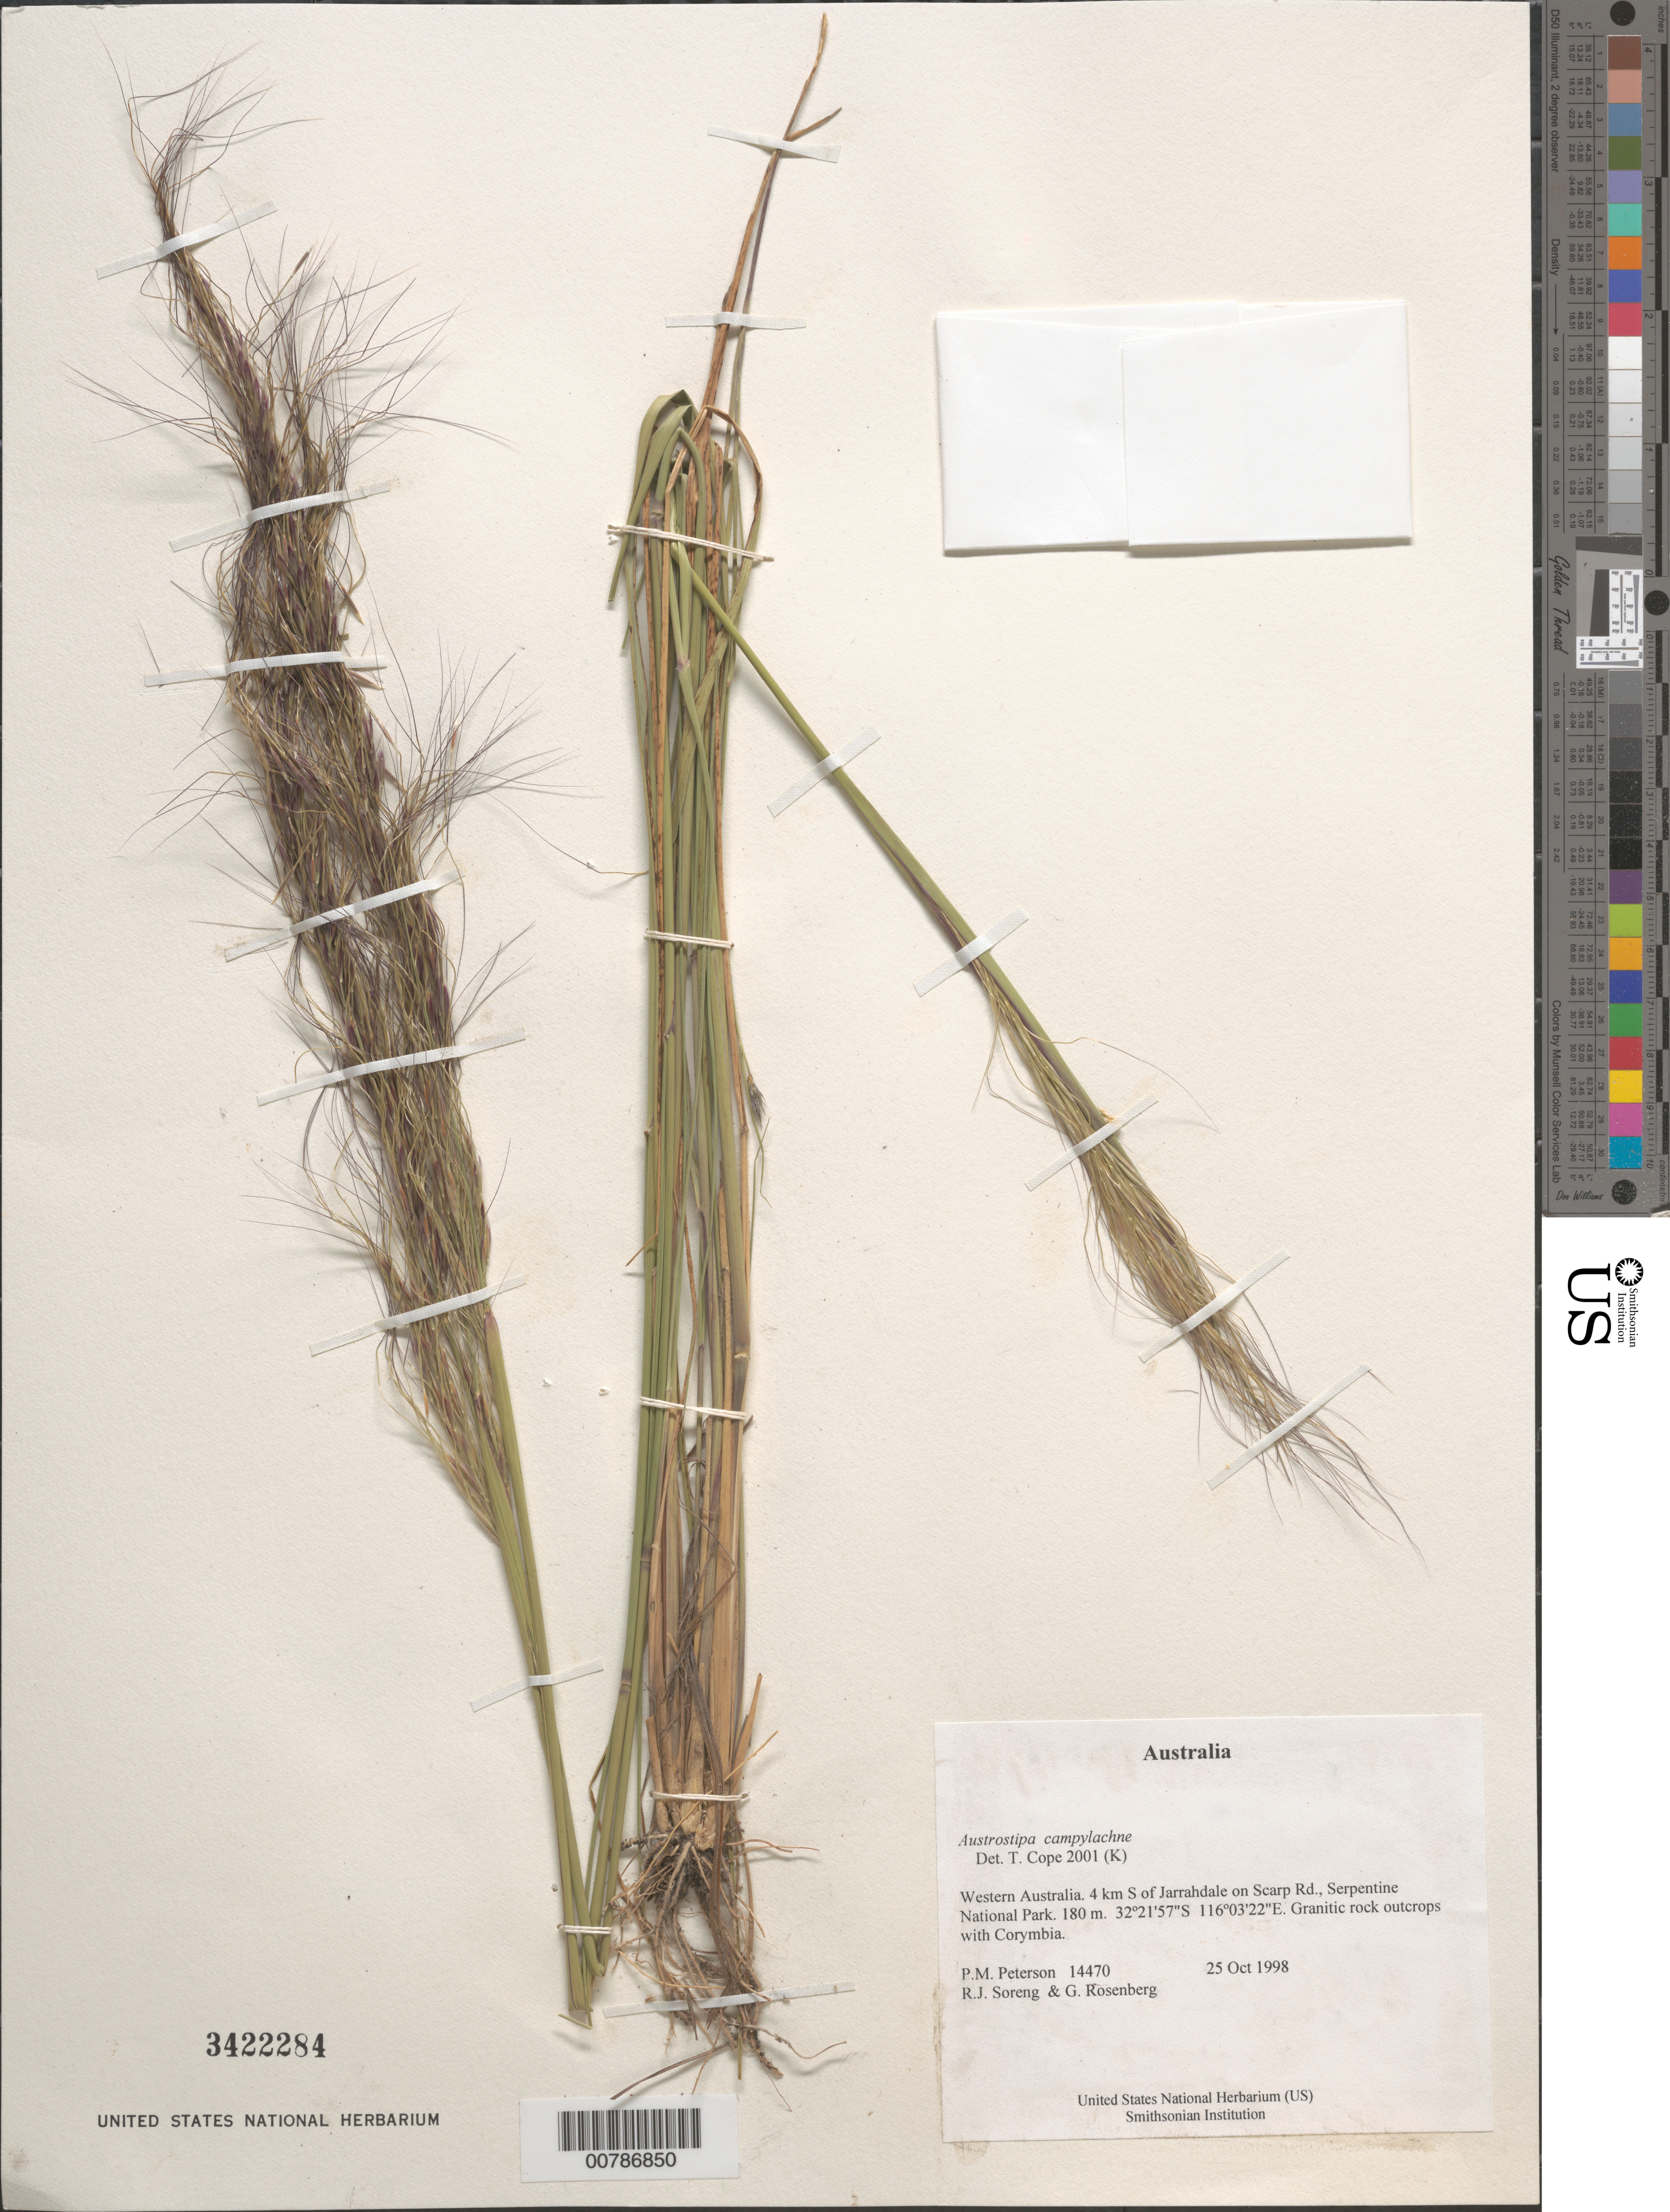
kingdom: Plantae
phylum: Tracheophyta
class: Liliopsida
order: Poales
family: Poaceae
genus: Austrostipa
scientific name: Austrostipa campylachne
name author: (Nees) S.W.L. Jacobs & J. Everett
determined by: Cope, T. A.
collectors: P. M. Peterson, R. J. Soreng & G. Rosenberg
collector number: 14470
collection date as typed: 25 Oct 1998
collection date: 1998-10-25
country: Australia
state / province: Western Australia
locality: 4 km S of Jarrahdale on Scarp Rd., Serpentine National Park.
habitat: Granitic rock outcrops with Corymbia.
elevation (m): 180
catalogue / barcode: US 3422284